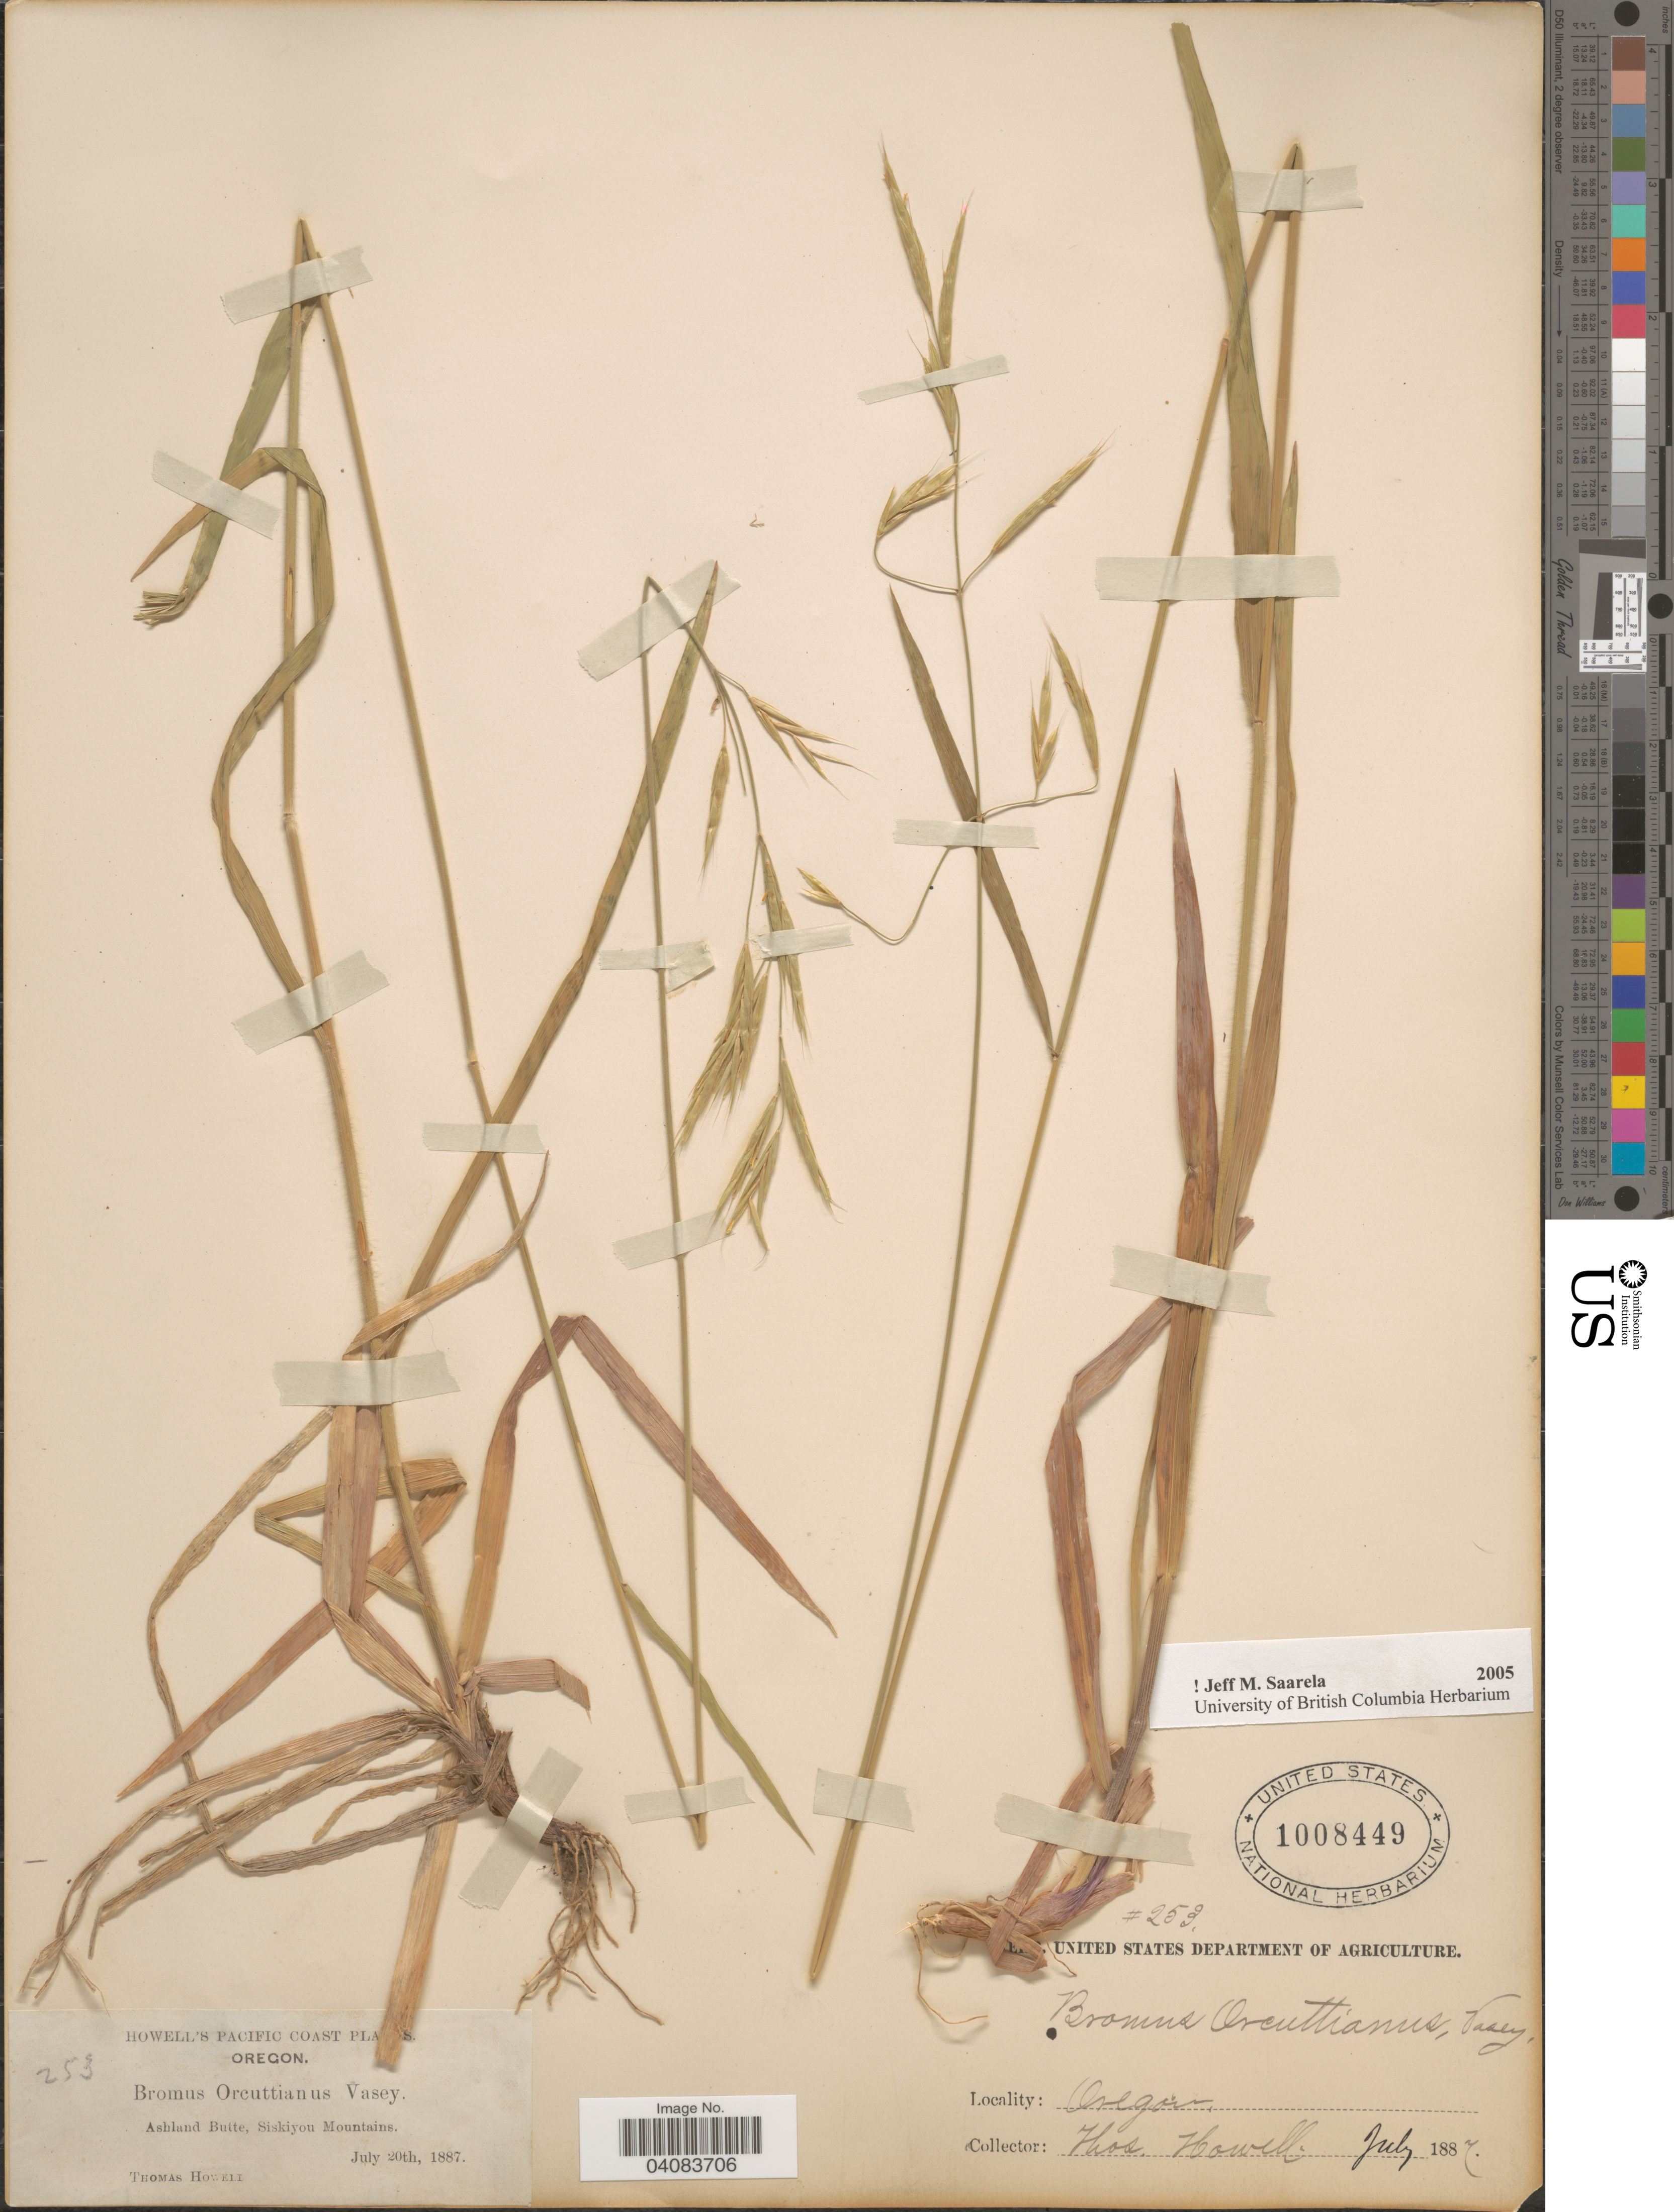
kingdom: Plantae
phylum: Tracheophyta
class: Liliopsida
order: Poales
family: Poaceae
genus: Bromus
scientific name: Bromus orcuttianus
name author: Vasey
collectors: T. Howell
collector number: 253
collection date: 1887-07-20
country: United States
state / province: Oregon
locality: Pacific Coast. Ashland Butte, Siskiyou Mountains.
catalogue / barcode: US 1008449